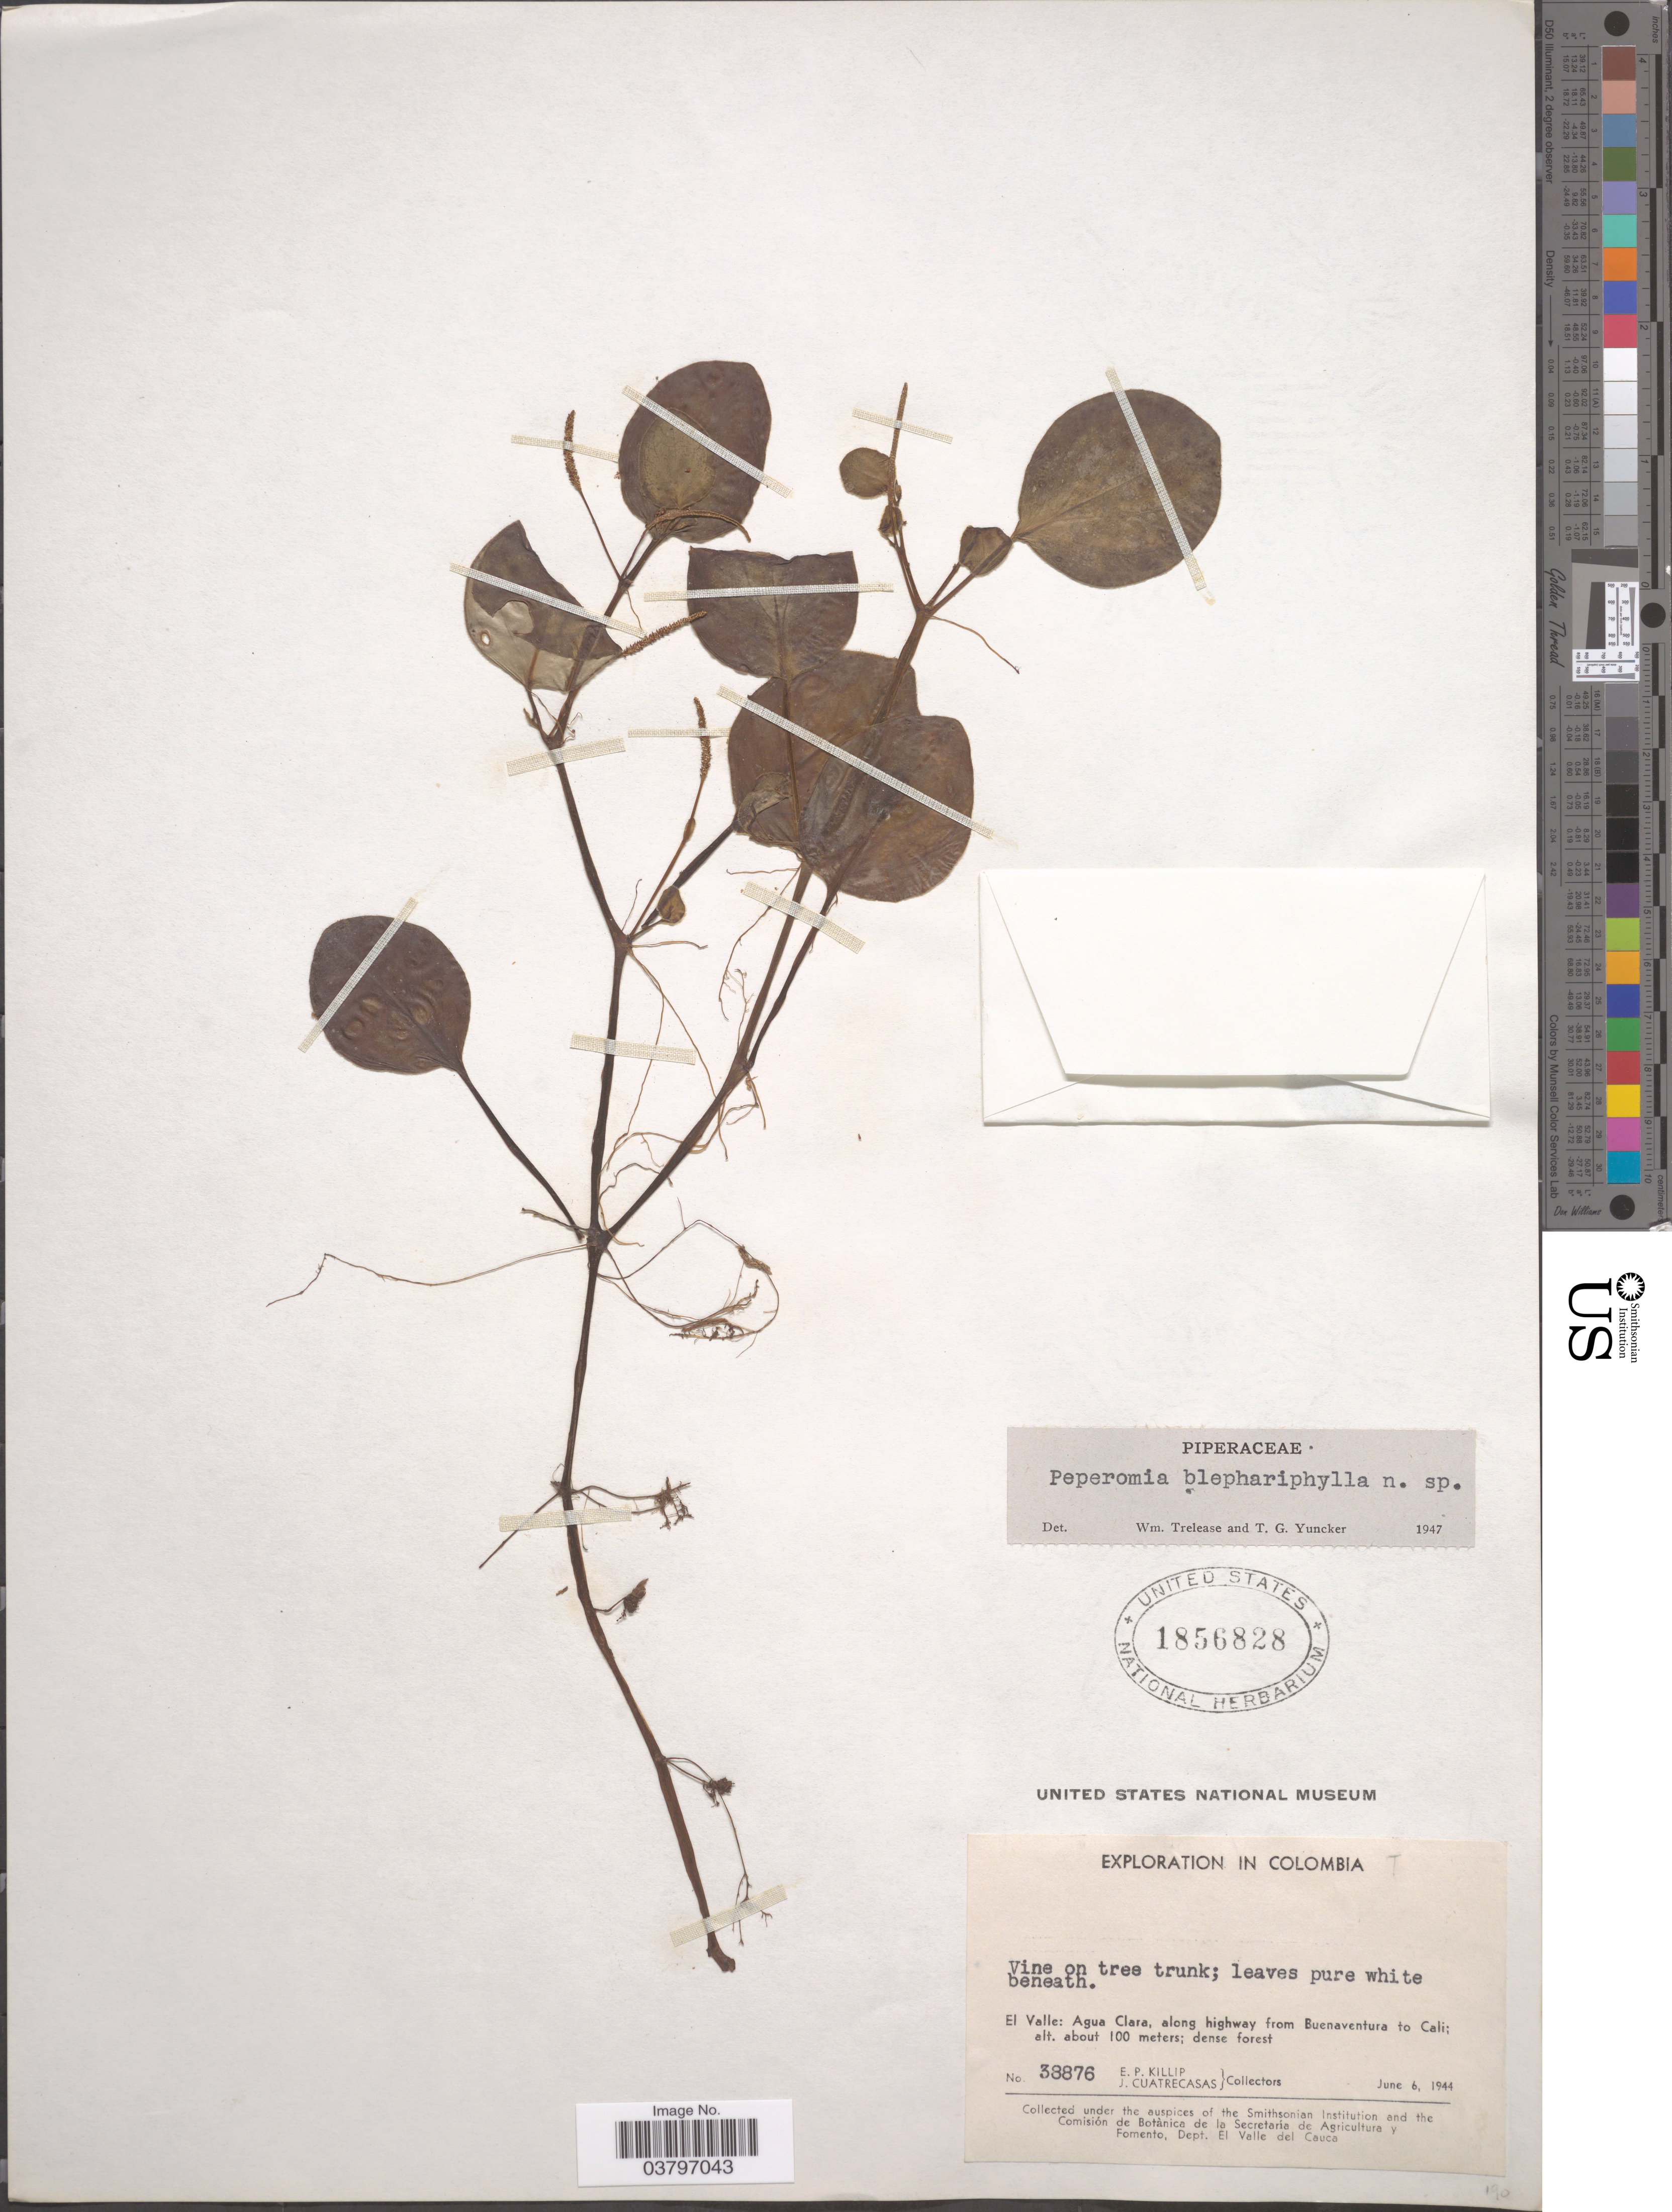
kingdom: Plantae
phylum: Tracheophyta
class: Magnoliopsida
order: Piperales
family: Piperaceae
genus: Peperomia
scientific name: Peperomia ciliaris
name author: C. DC.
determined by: Jiménez, José Estaban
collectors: E. P. Killip & J. Cuatrecasas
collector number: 38876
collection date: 1944-06-06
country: Colombia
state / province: Valle del Cauca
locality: El Valle: Agua Clara, along highway from Buenaventura to Cali.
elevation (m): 100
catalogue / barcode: US 1856828